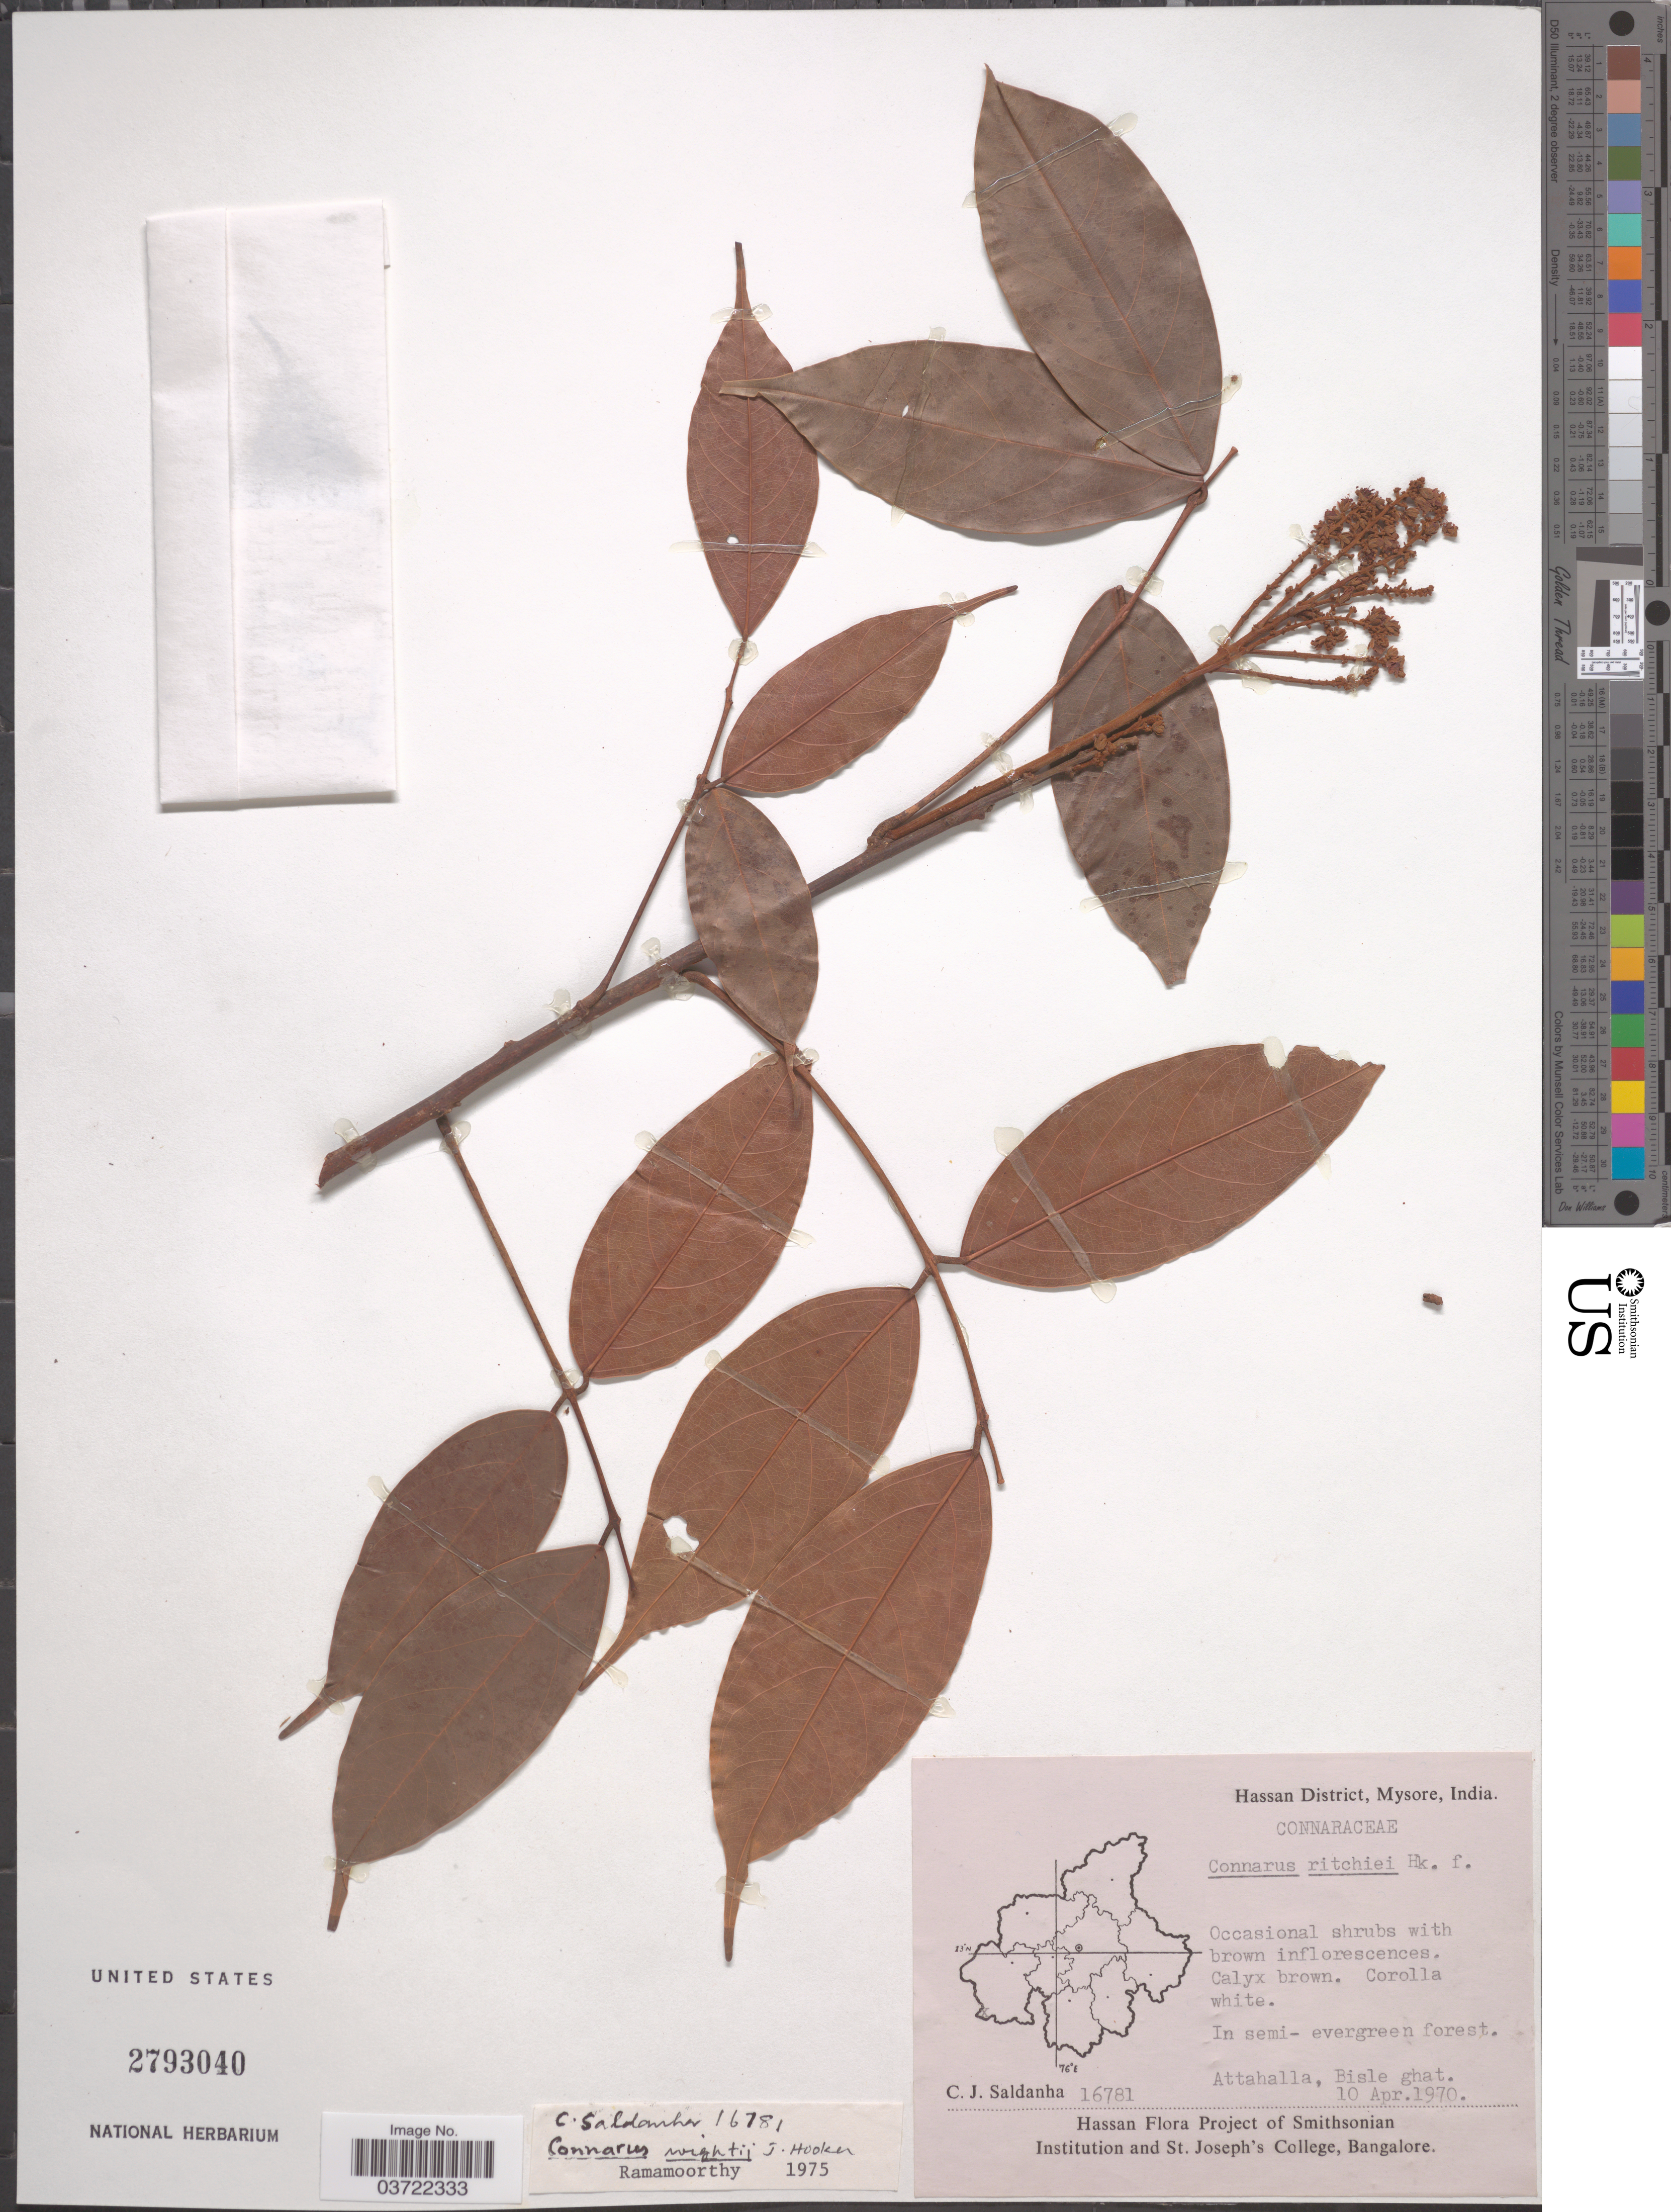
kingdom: Plantae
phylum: Tracheophyta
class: Magnoliopsida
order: Oxalidales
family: Connaraceae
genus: Connarus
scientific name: Connarus wightii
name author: Hook. f.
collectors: C. J. Saldanha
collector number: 16781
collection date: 1970-04-10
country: India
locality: Hassan District, Mysore. Attahalla, Bisle ghat.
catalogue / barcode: US 2793040